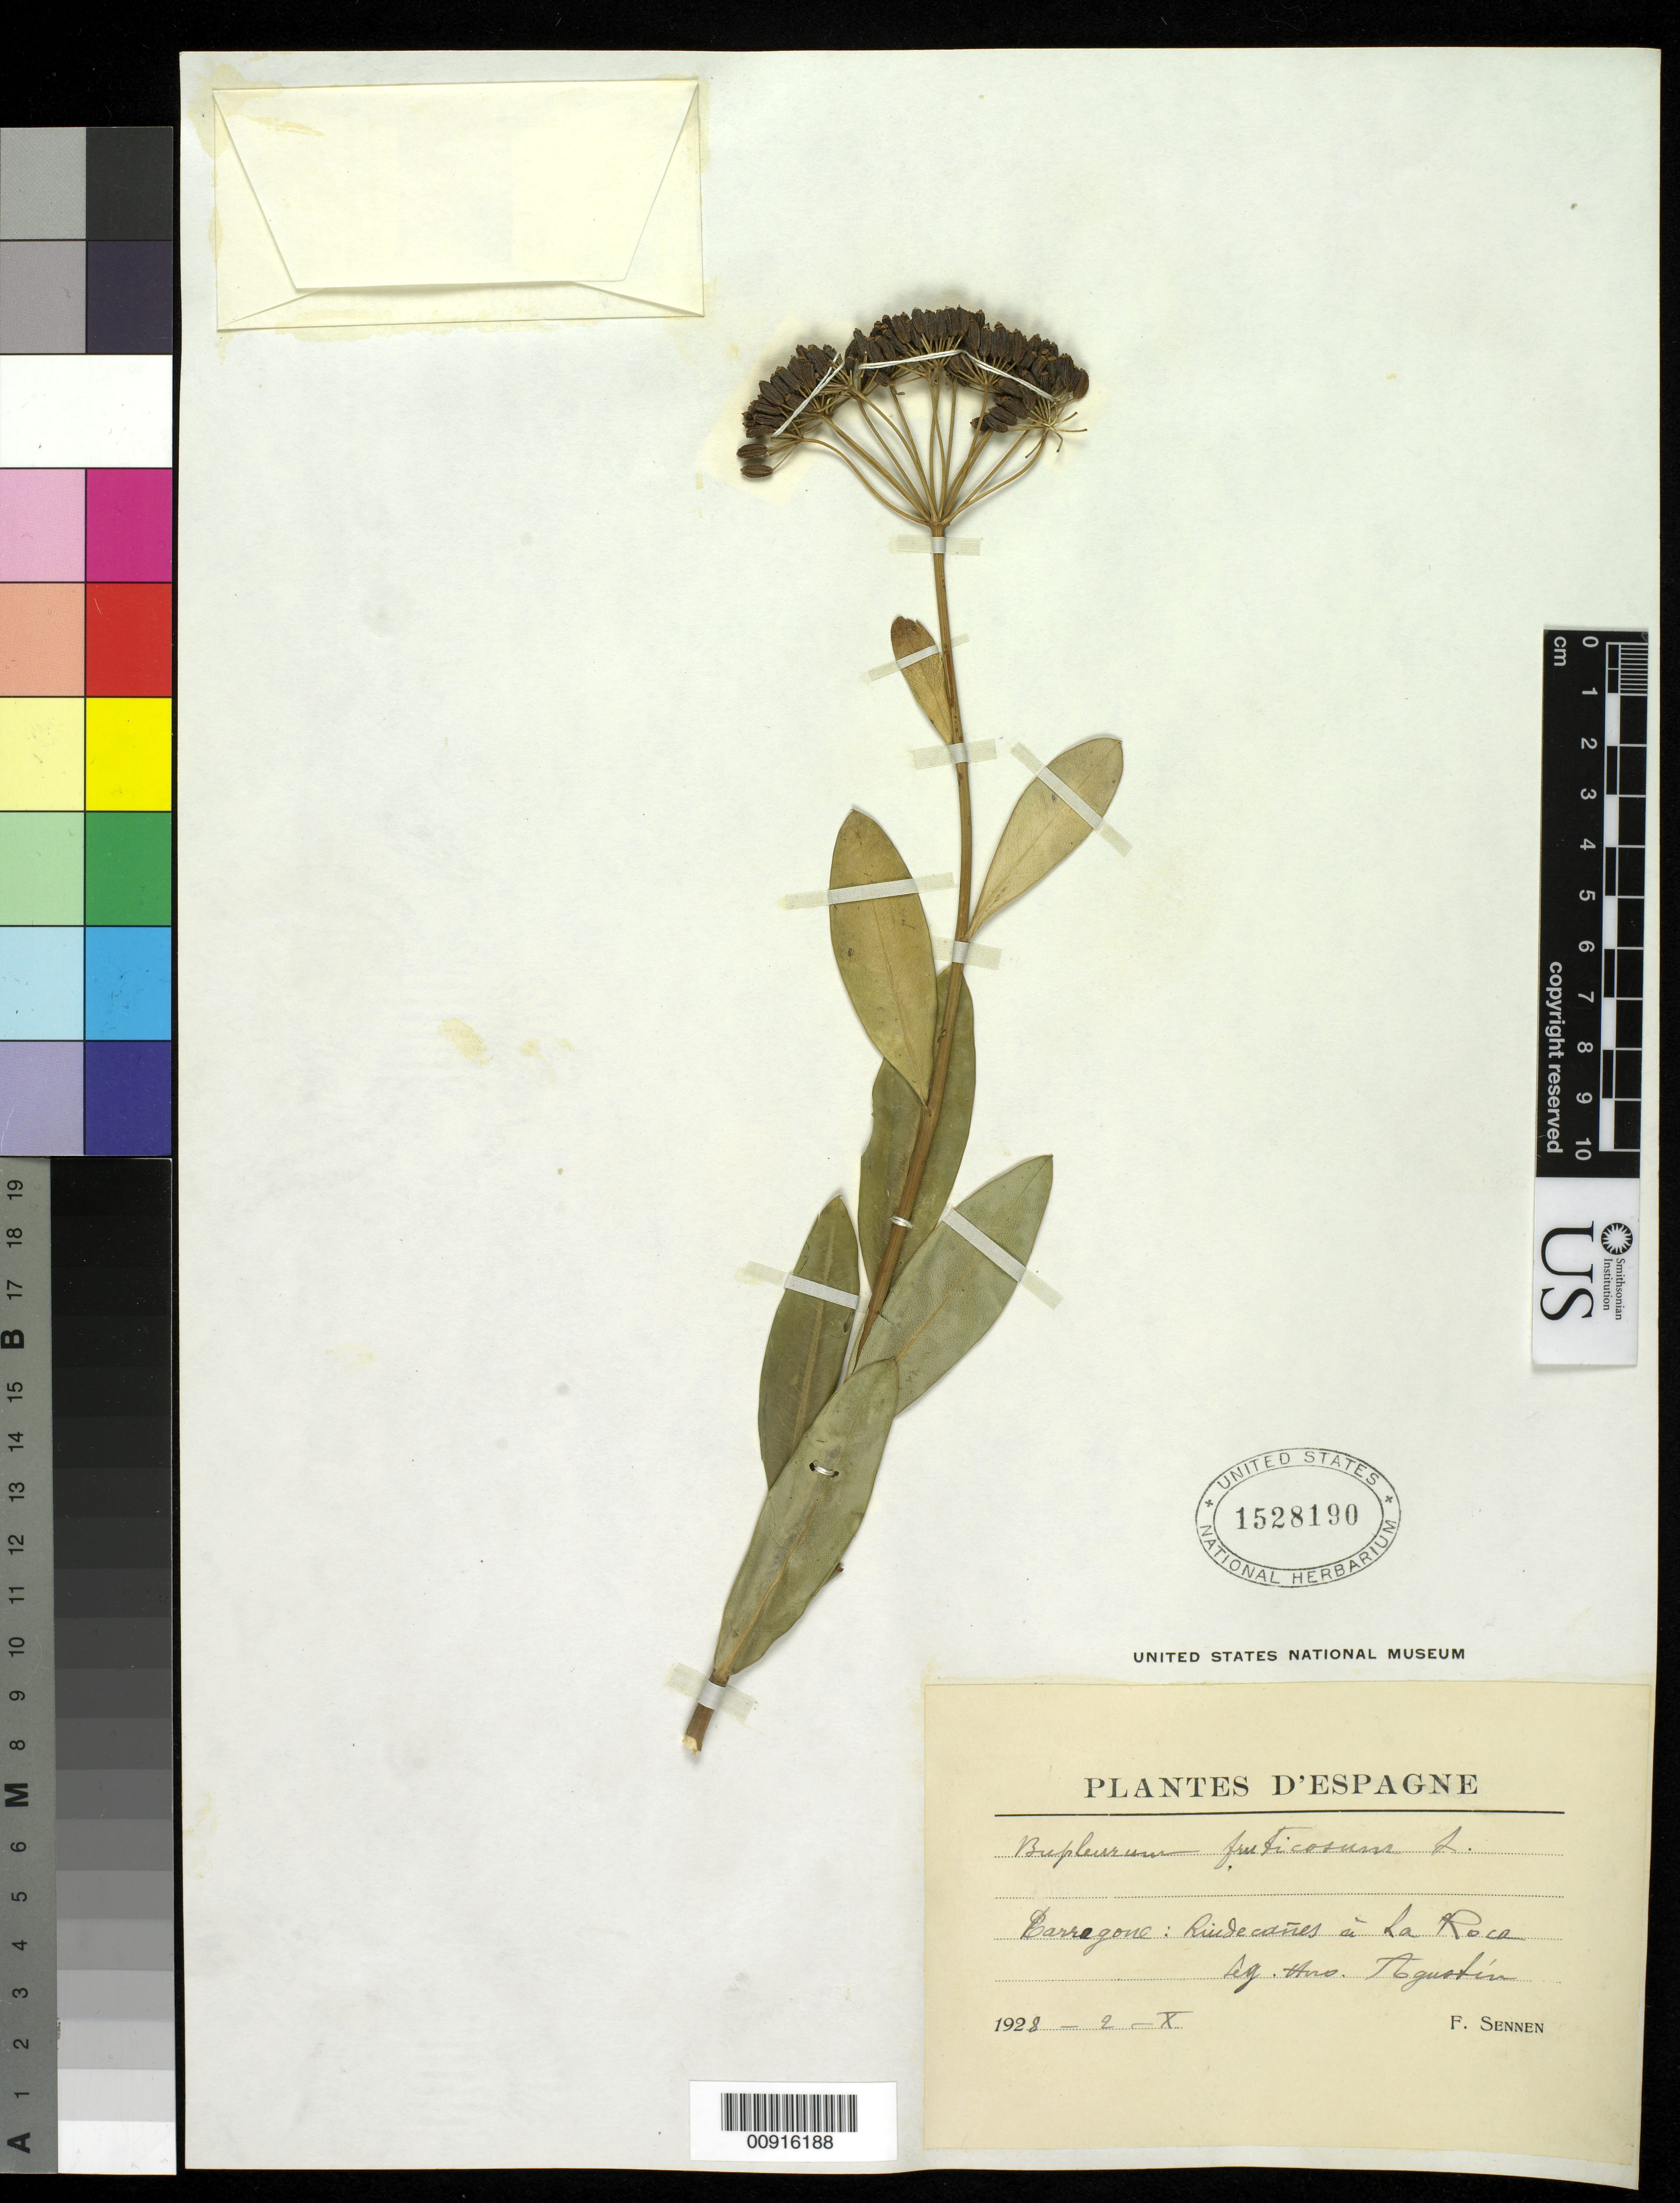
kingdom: Plantae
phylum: Tracheophyta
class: Magnoliopsida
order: Apiales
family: Apiaceae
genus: Bupleurum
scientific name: Bupleurum fruticosum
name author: L.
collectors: -. Agustin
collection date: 1928-10-02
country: Spain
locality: Ruidecanes a la Roca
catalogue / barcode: US 1528190